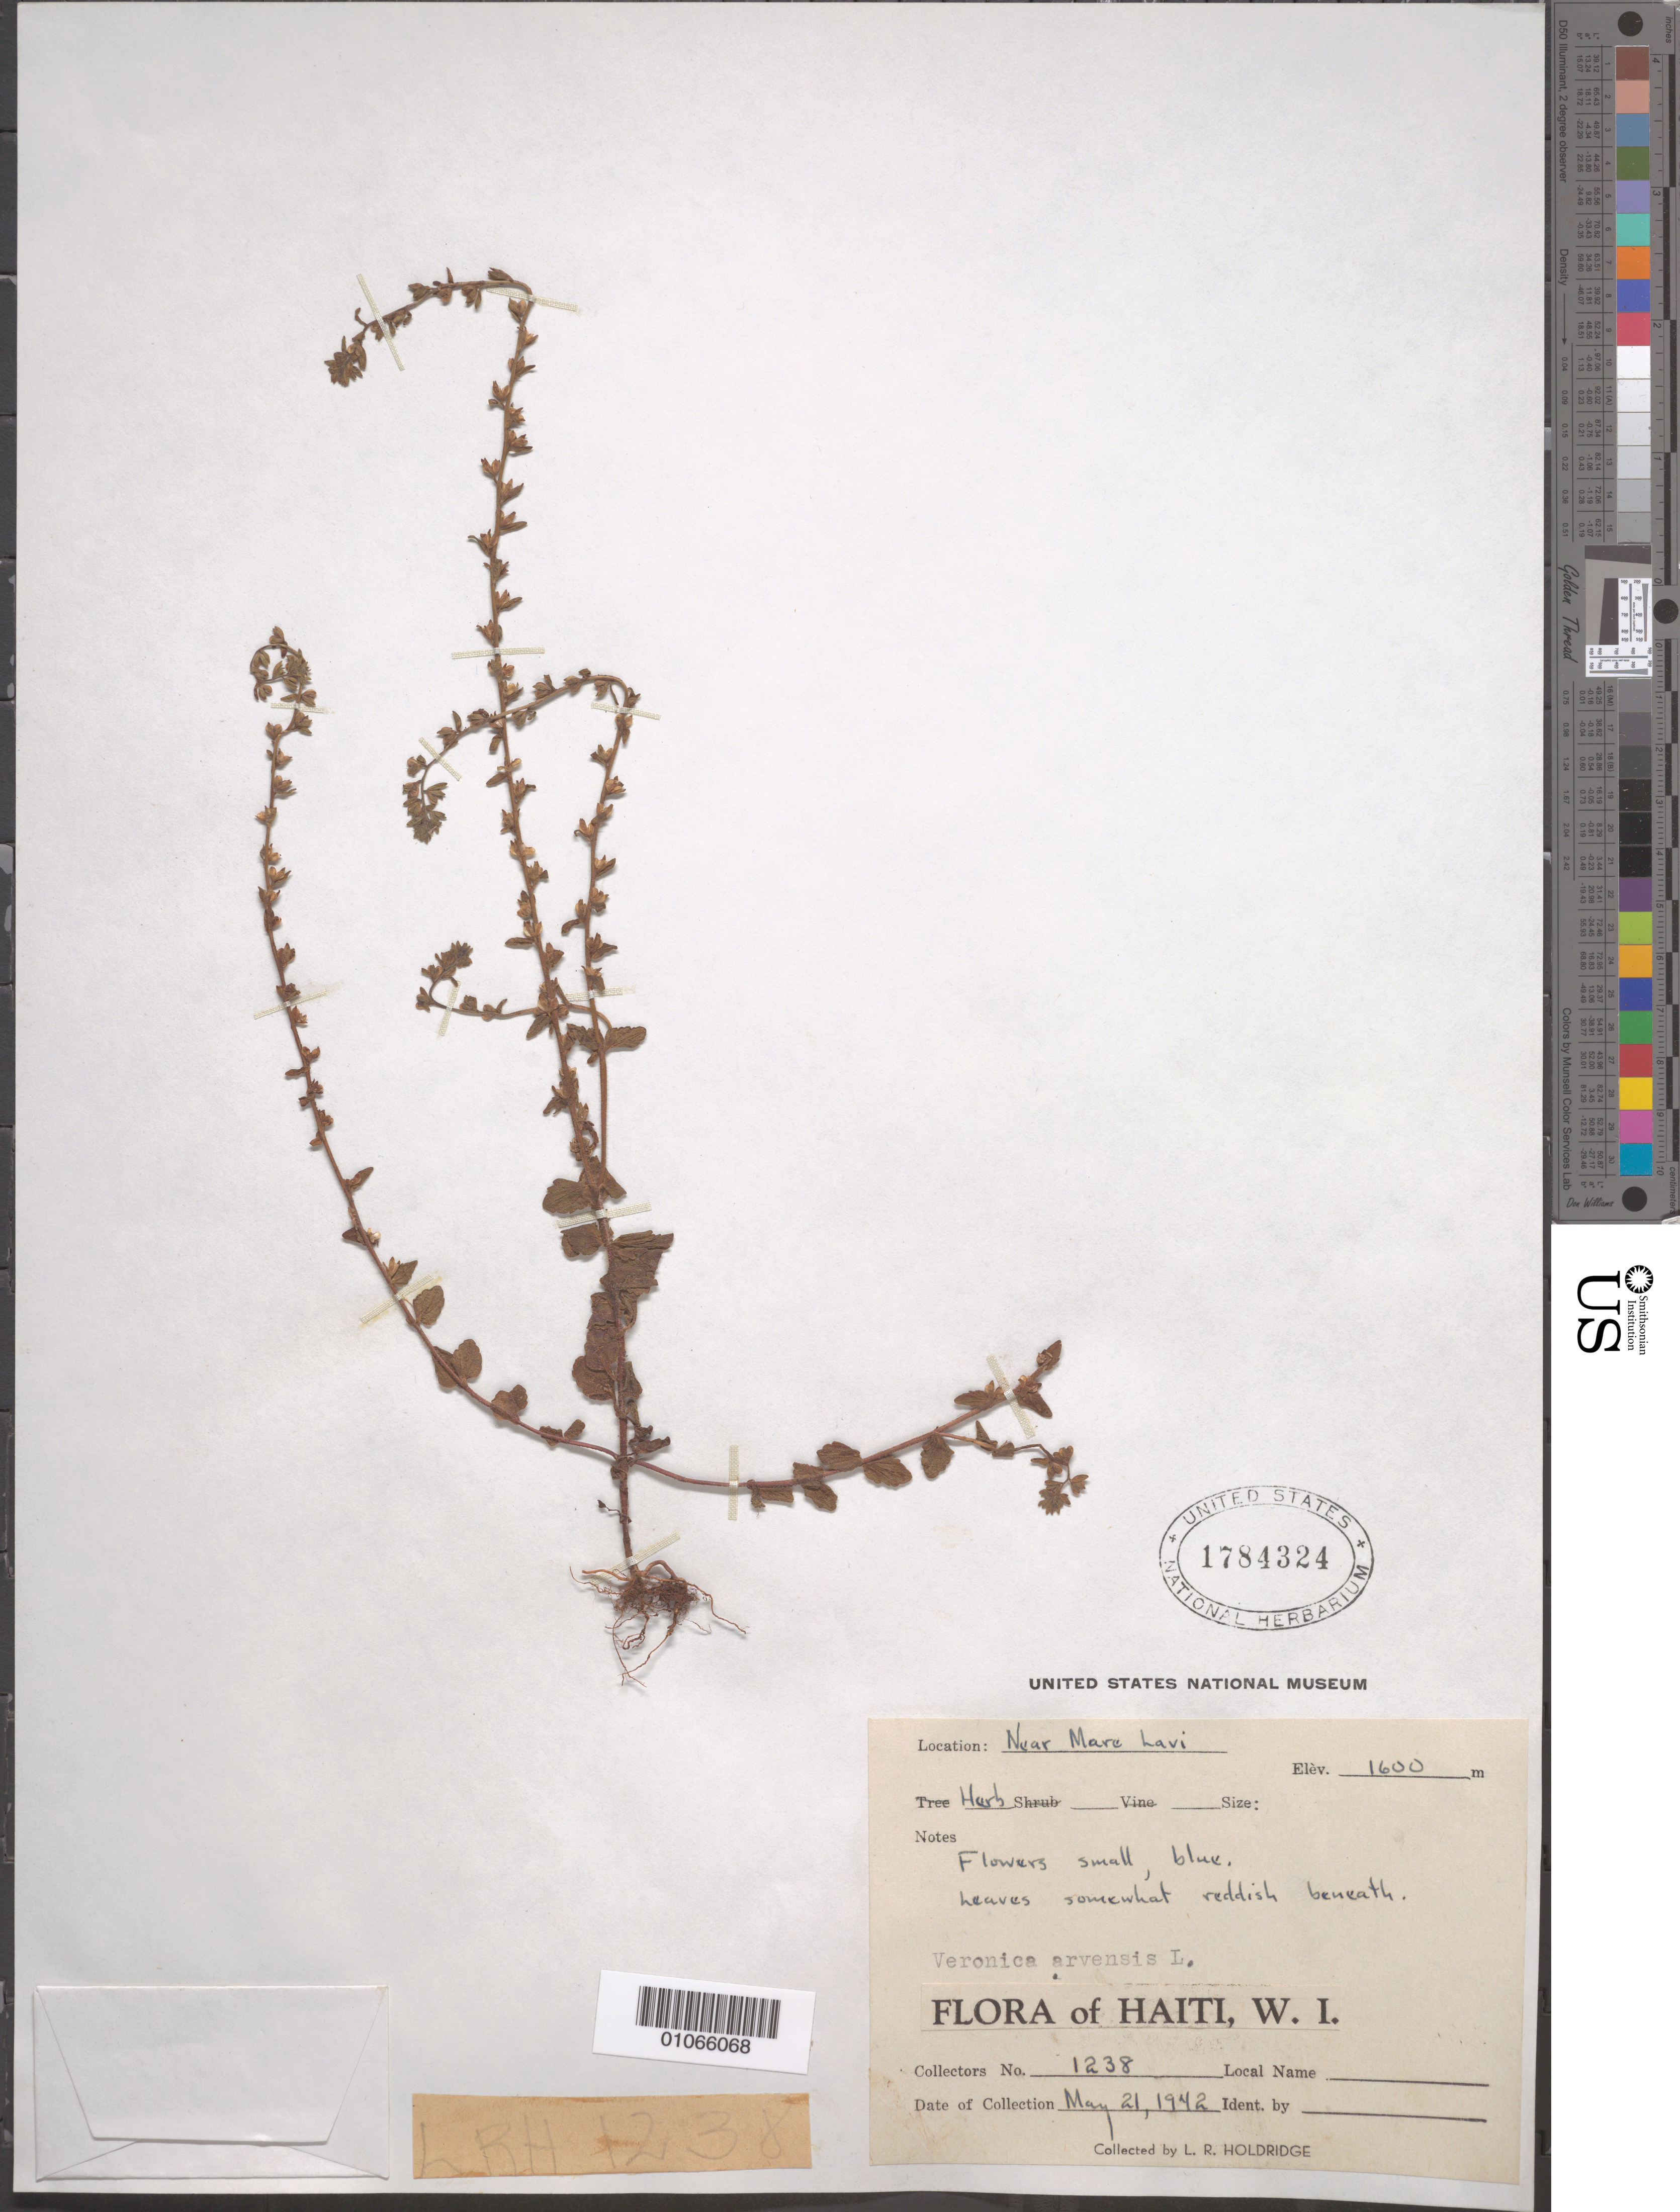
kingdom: Plantae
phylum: Tracheophyta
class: Magnoliopsida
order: Lamiales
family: Plantaginaceae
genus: Veronica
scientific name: Veronica arvensis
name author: L.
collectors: L. Holdridge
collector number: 1238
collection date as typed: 21 May 1942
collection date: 1942-05-21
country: Haiti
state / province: Nord-Est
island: Hispaniola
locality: Near Mare Lavi.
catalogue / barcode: US 1784324